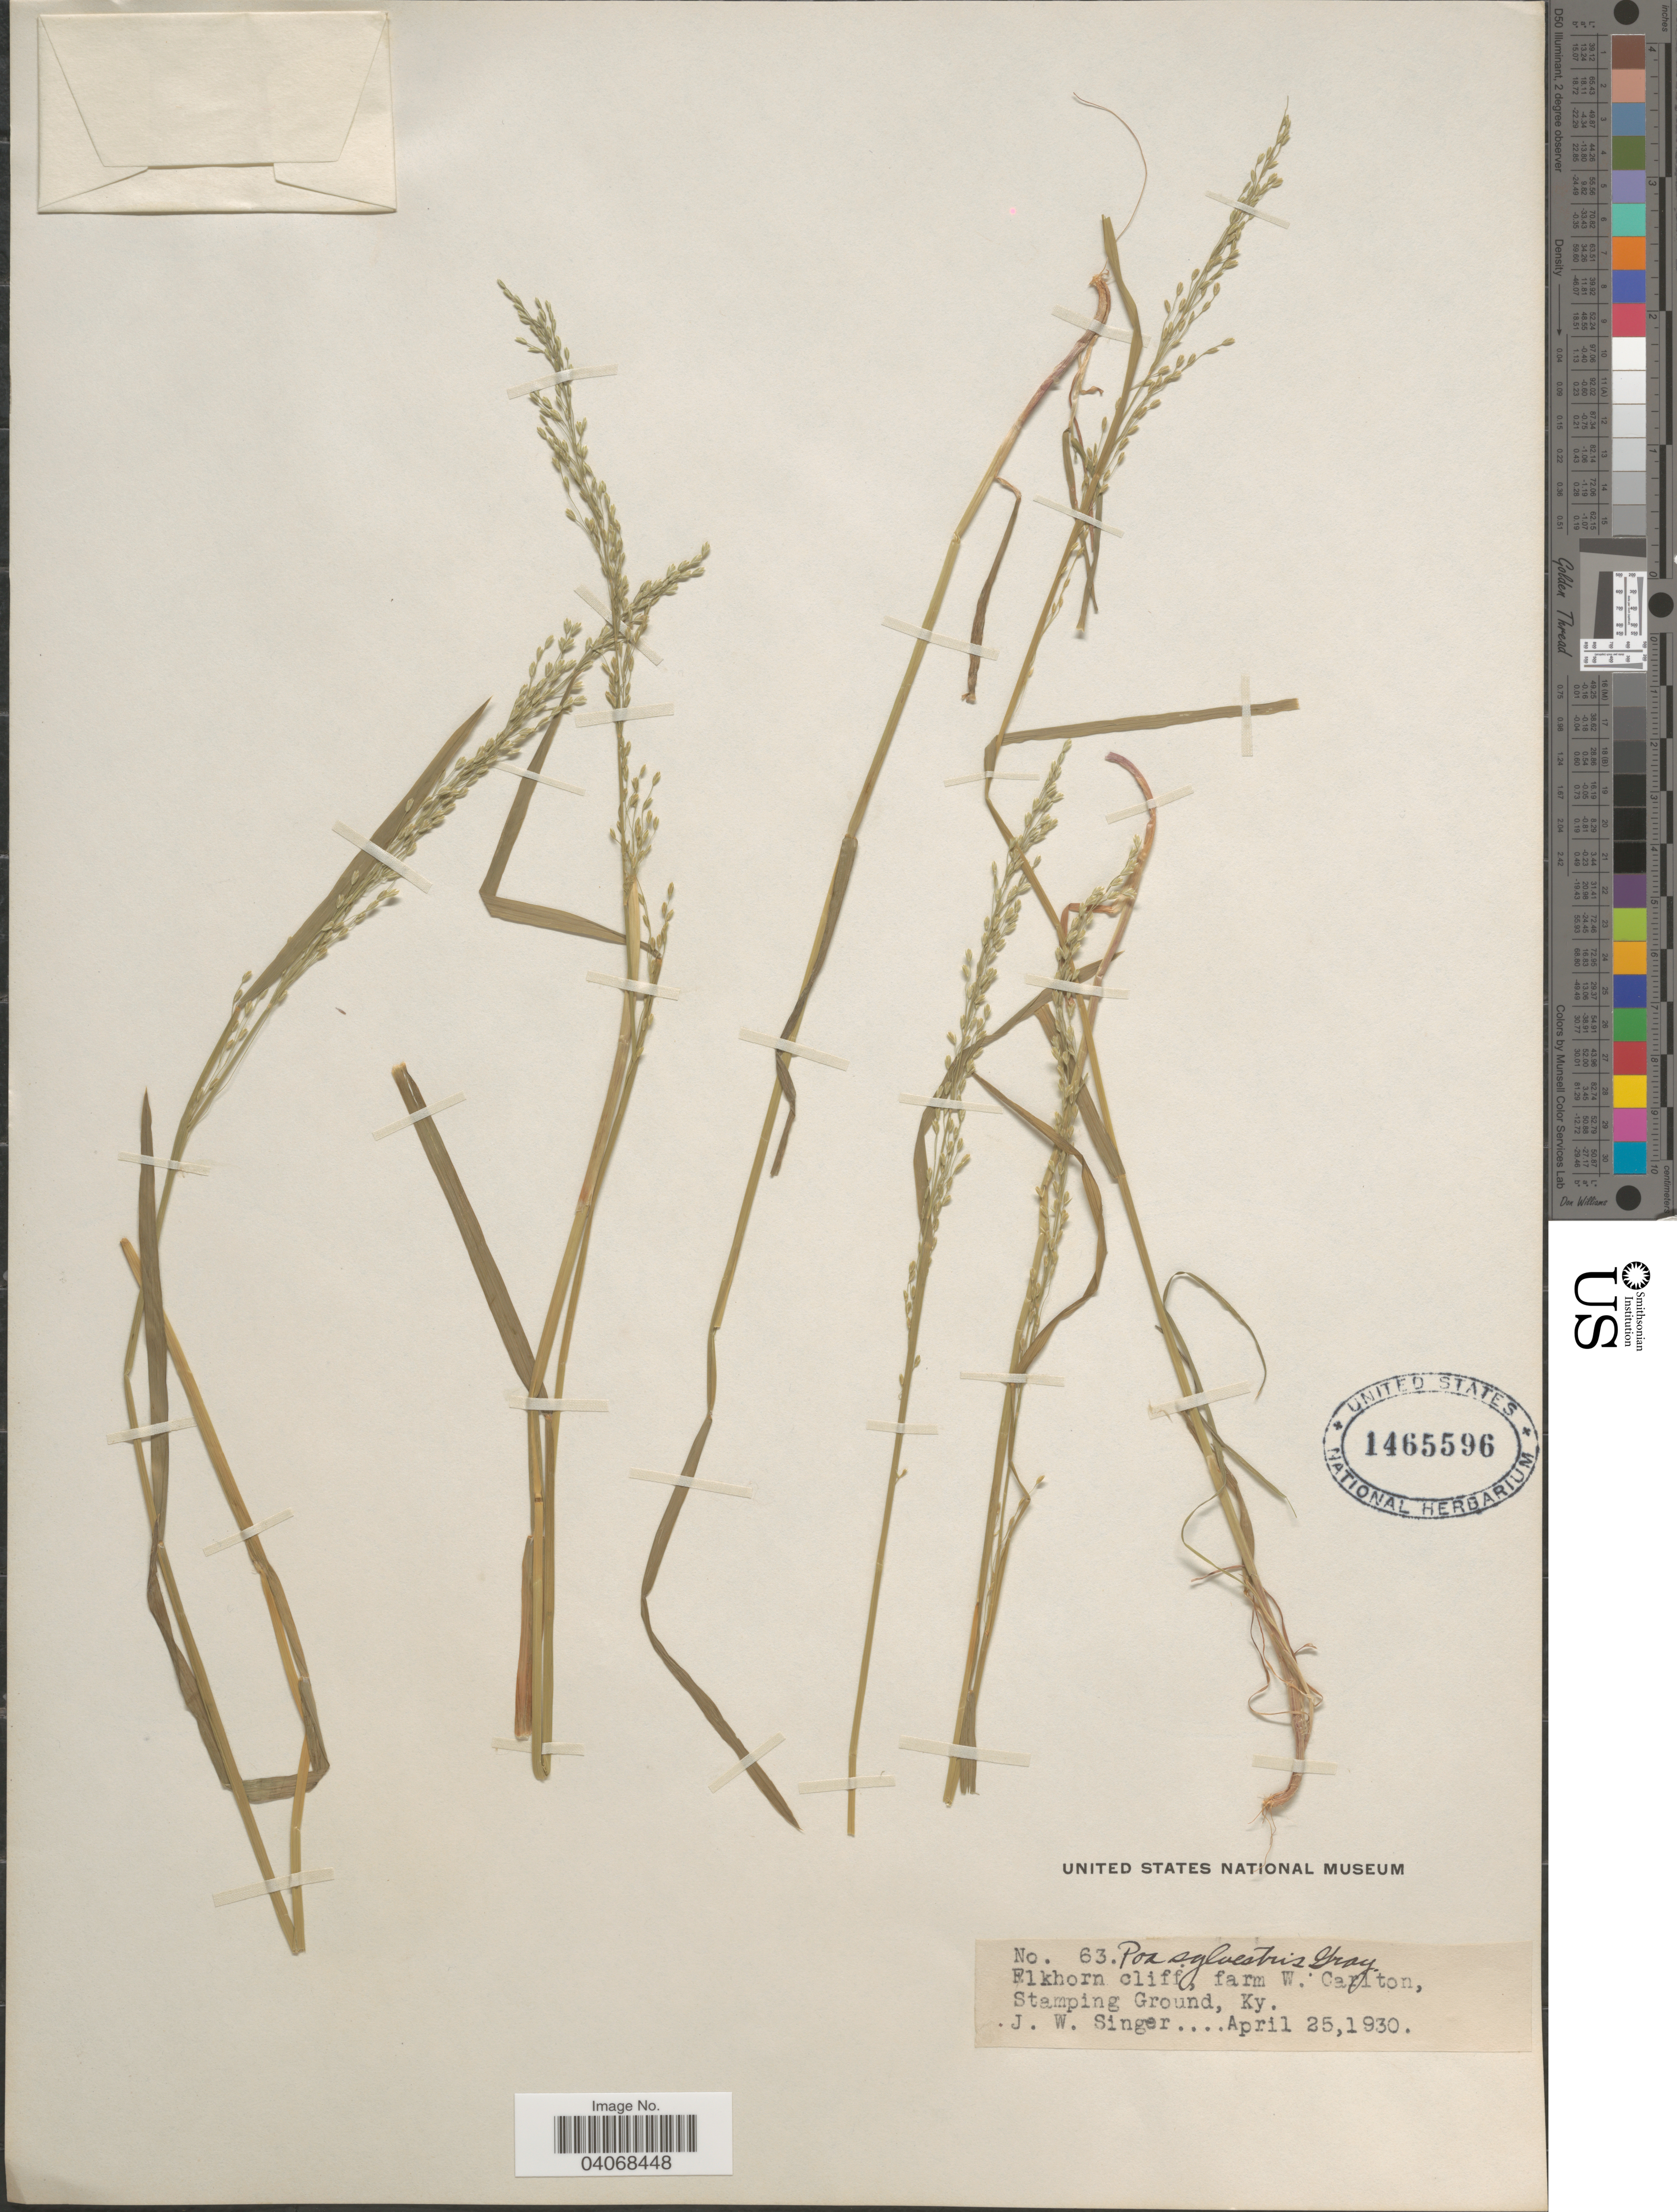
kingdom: Plantae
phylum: Tracheophyta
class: Liliopsida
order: Poales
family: Poaceae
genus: Poa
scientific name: Poa sylvestris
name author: A. Gray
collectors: J. EW. Singer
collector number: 63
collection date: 1930-04-25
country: United States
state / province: Kentucky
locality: Elkhorn cliff, farm W. Carlton, Stamping Ground.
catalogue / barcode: US 1465596